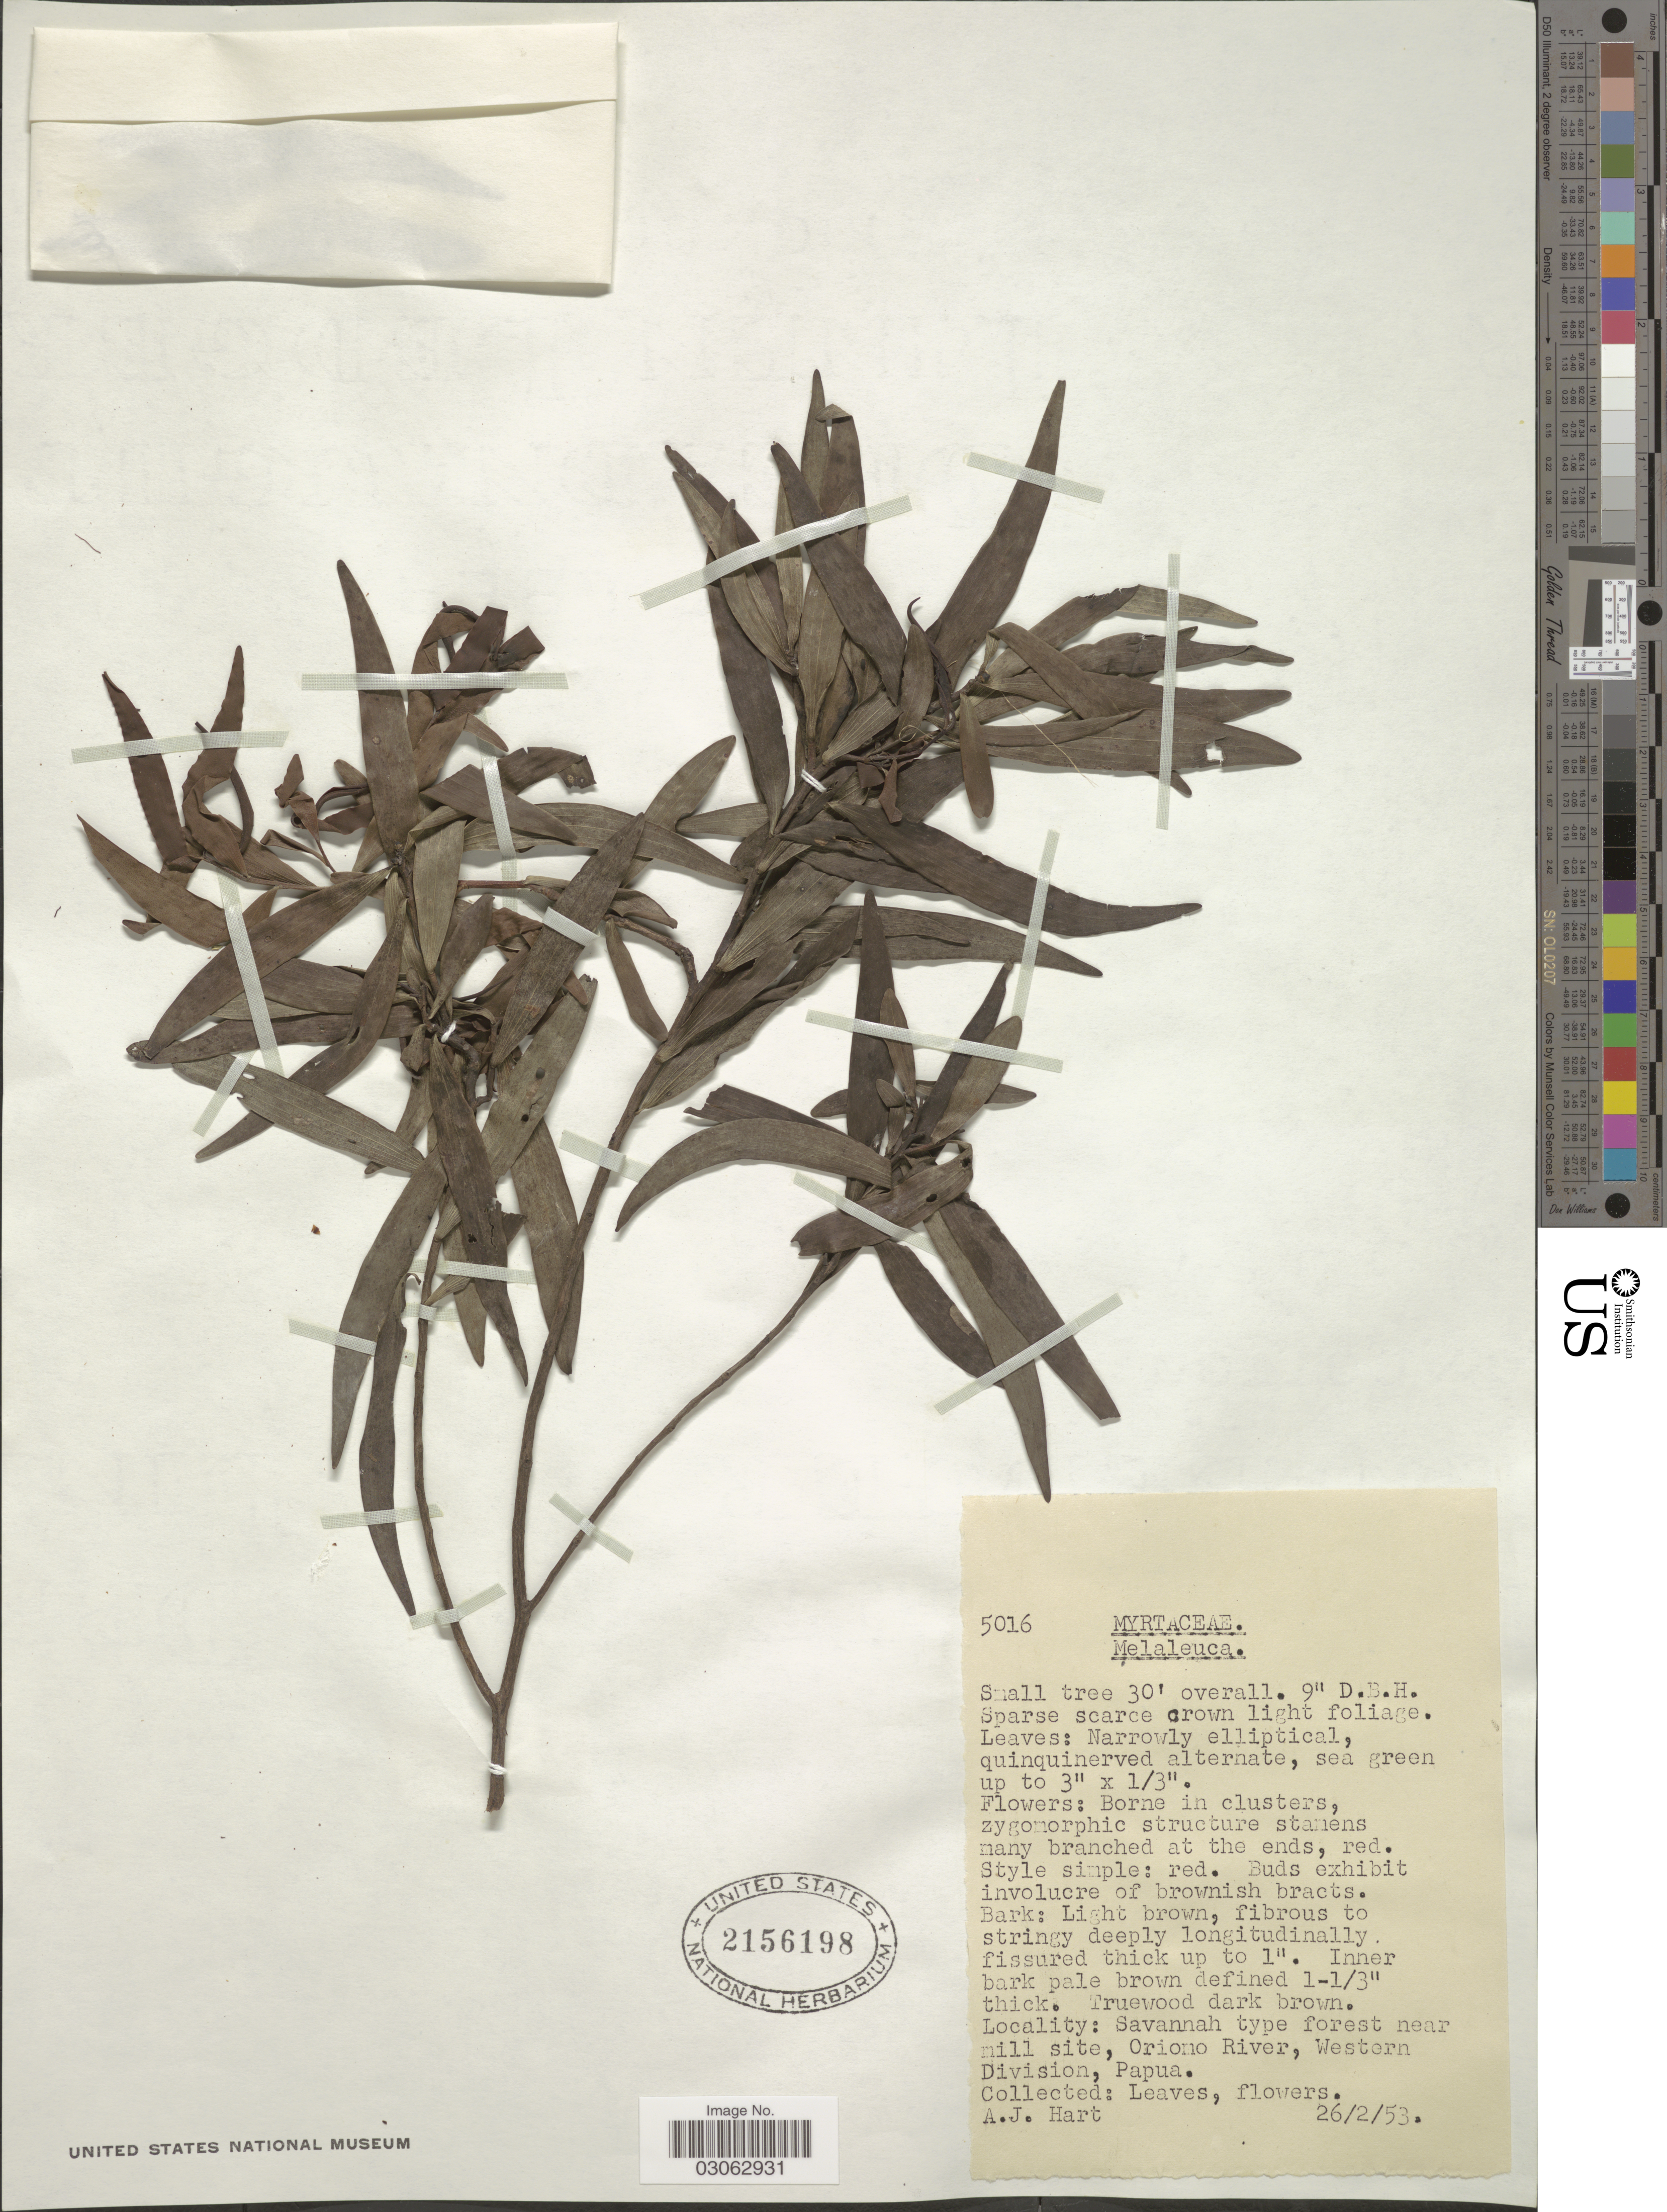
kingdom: Plantae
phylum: Tracheophyta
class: Magnoliopsida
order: Myrtales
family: Myrtaceae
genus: Melaleuca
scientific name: Melaleuca sp.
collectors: A. Hart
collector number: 5016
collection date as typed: Transcribed d/m/y: 26/2/53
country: Papua New Guinea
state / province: Manus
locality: Savannah type forest near mill site, Oriono River, Western Division.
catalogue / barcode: US 2156198